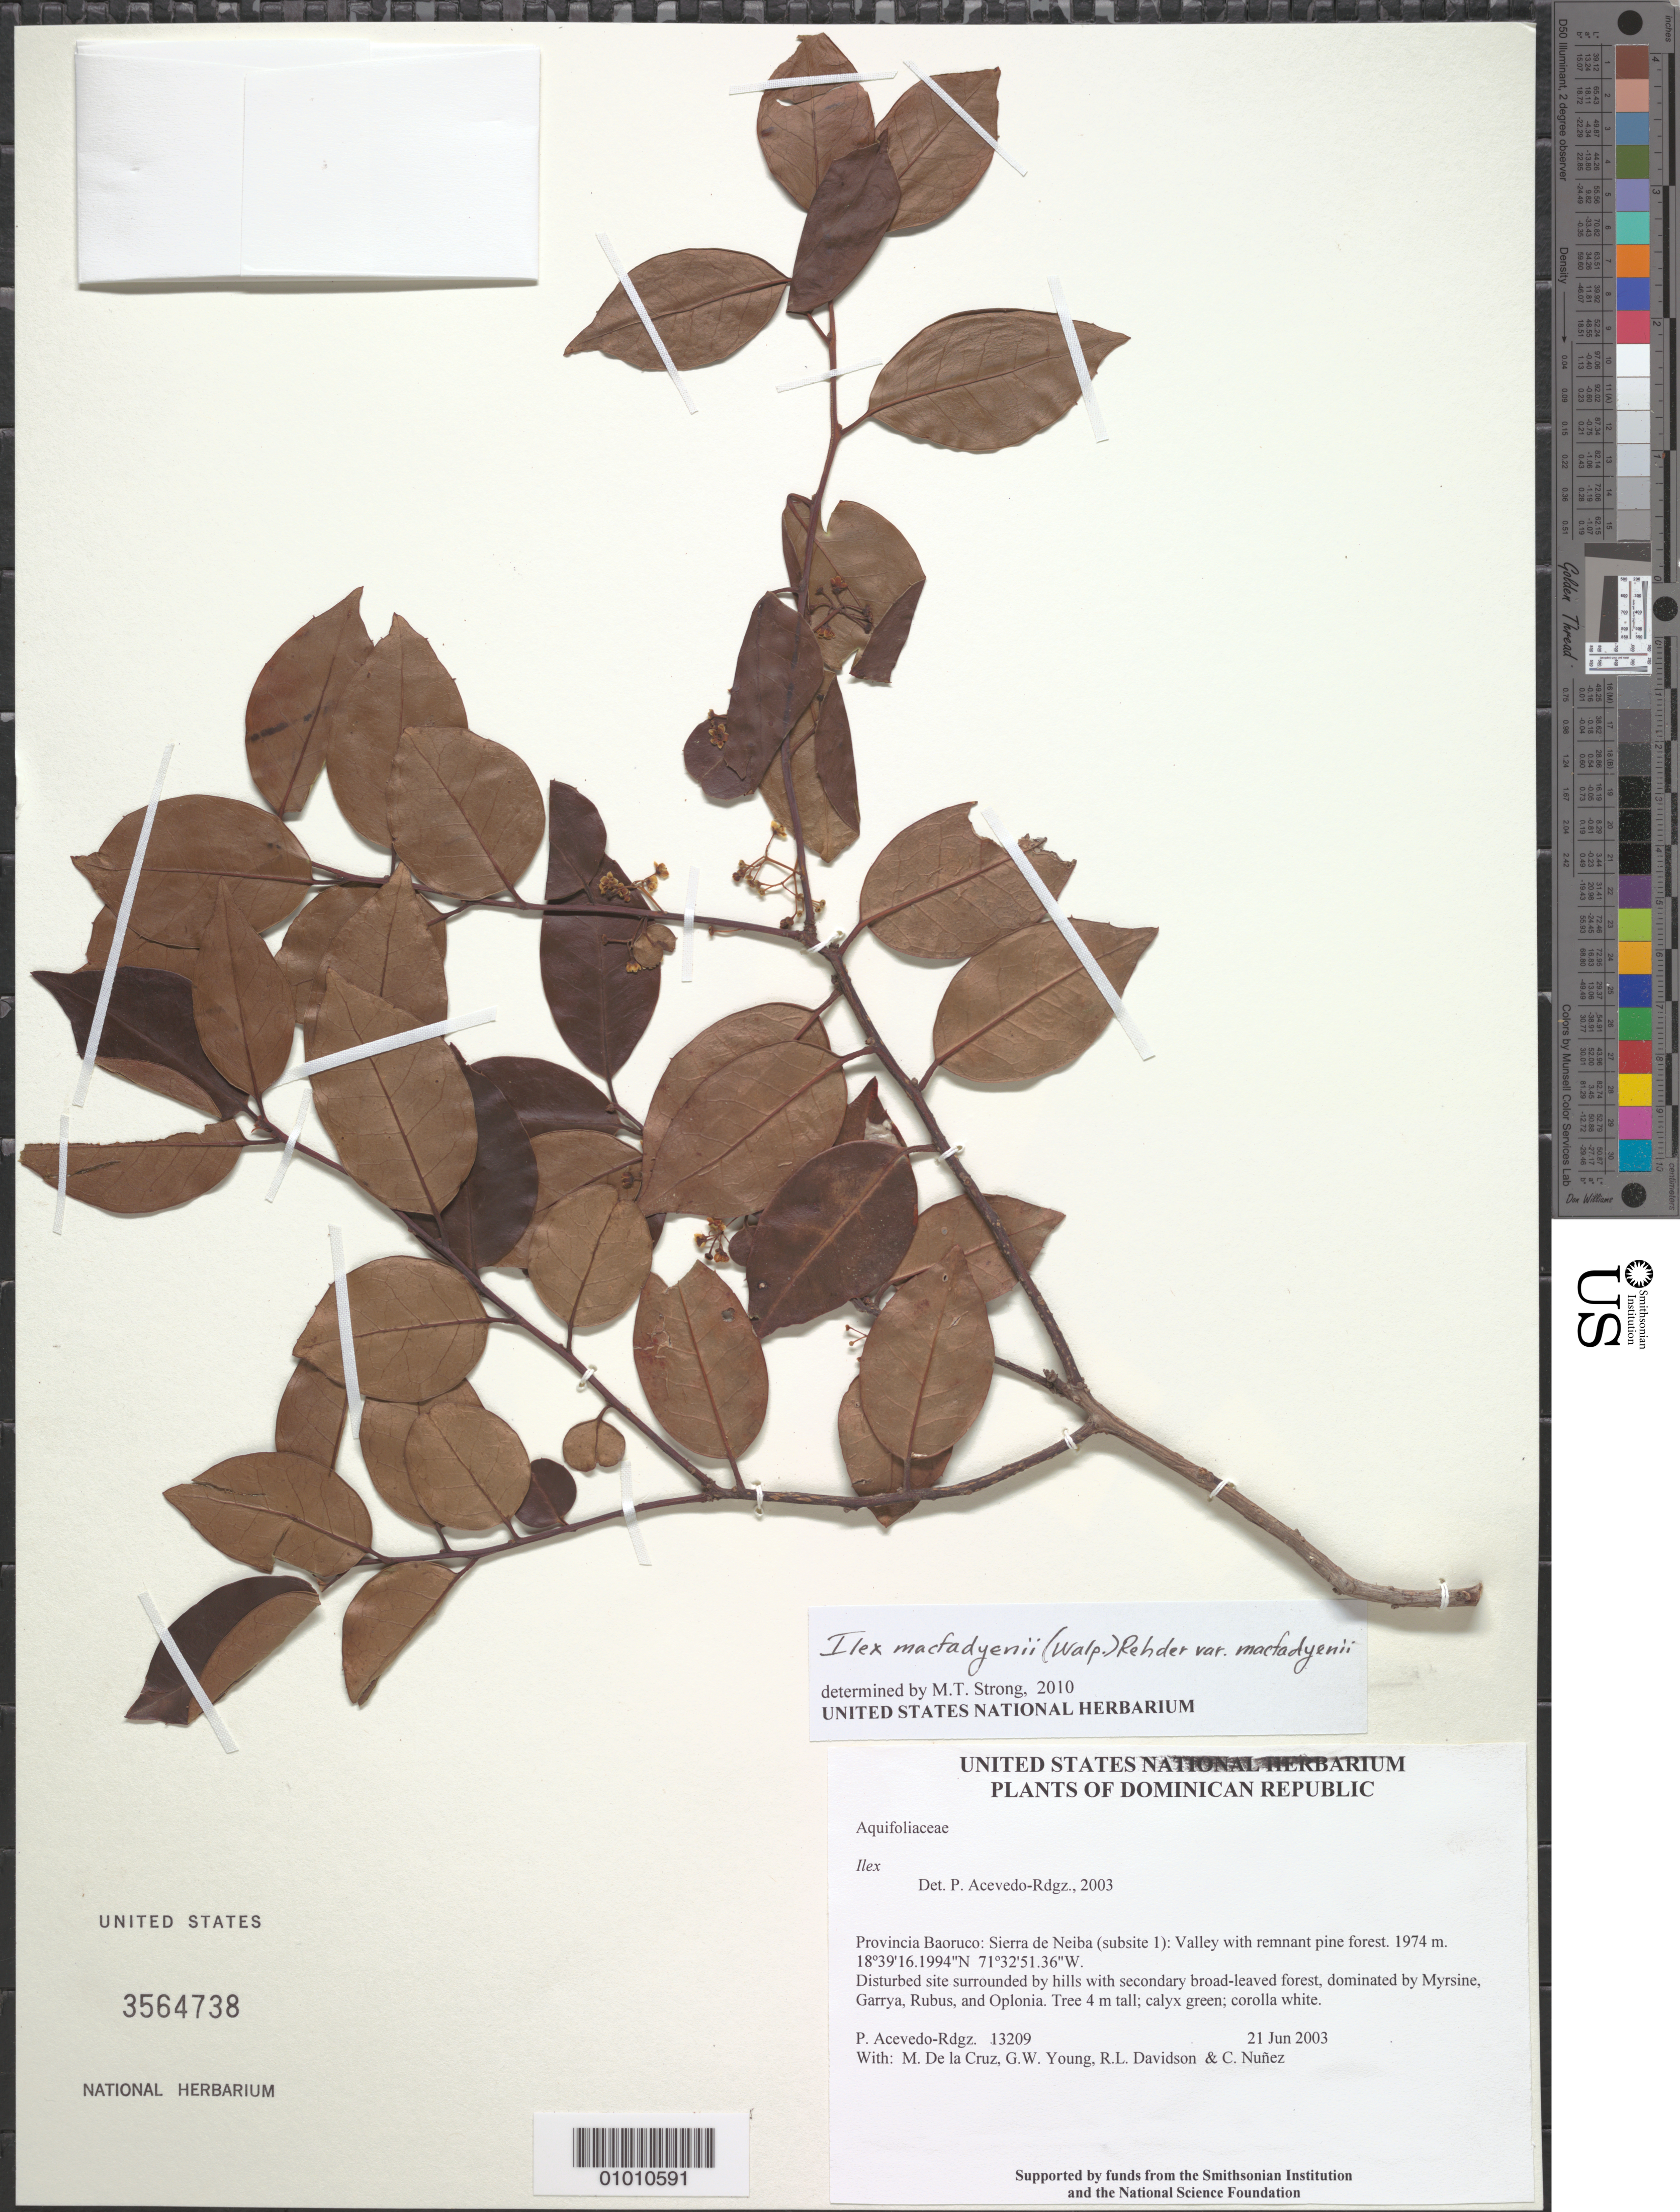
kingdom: Plantae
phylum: Tracheophyta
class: Magnoliopsida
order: Aquifoliales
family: Aquifoliaceae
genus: Ilex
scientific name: Ilex macfadyenii var. macfadyenii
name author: (Walp.) Rehder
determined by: Strong, M. T., (US), Smithsonian Institution - National Museum of Natural History (UNITED STATES)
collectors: P. Acevedo-Rodr., M. de la Cruz, J. Rawlins, G. Young, R. Davidson & C. Nunez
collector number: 13209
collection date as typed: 21 Jun 2003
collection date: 2003-06-21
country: Dominican Republic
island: Hispaniola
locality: Provincia Baoruco: Sierra de Neiba (subsite 1): Valley with remnant pine forest.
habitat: Disturbed site surrounded by hills with secondary broad-leaved forest, dominated by Myrsine, Garrya, Rubus, and Oplonia.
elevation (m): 1974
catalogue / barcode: US 3564738